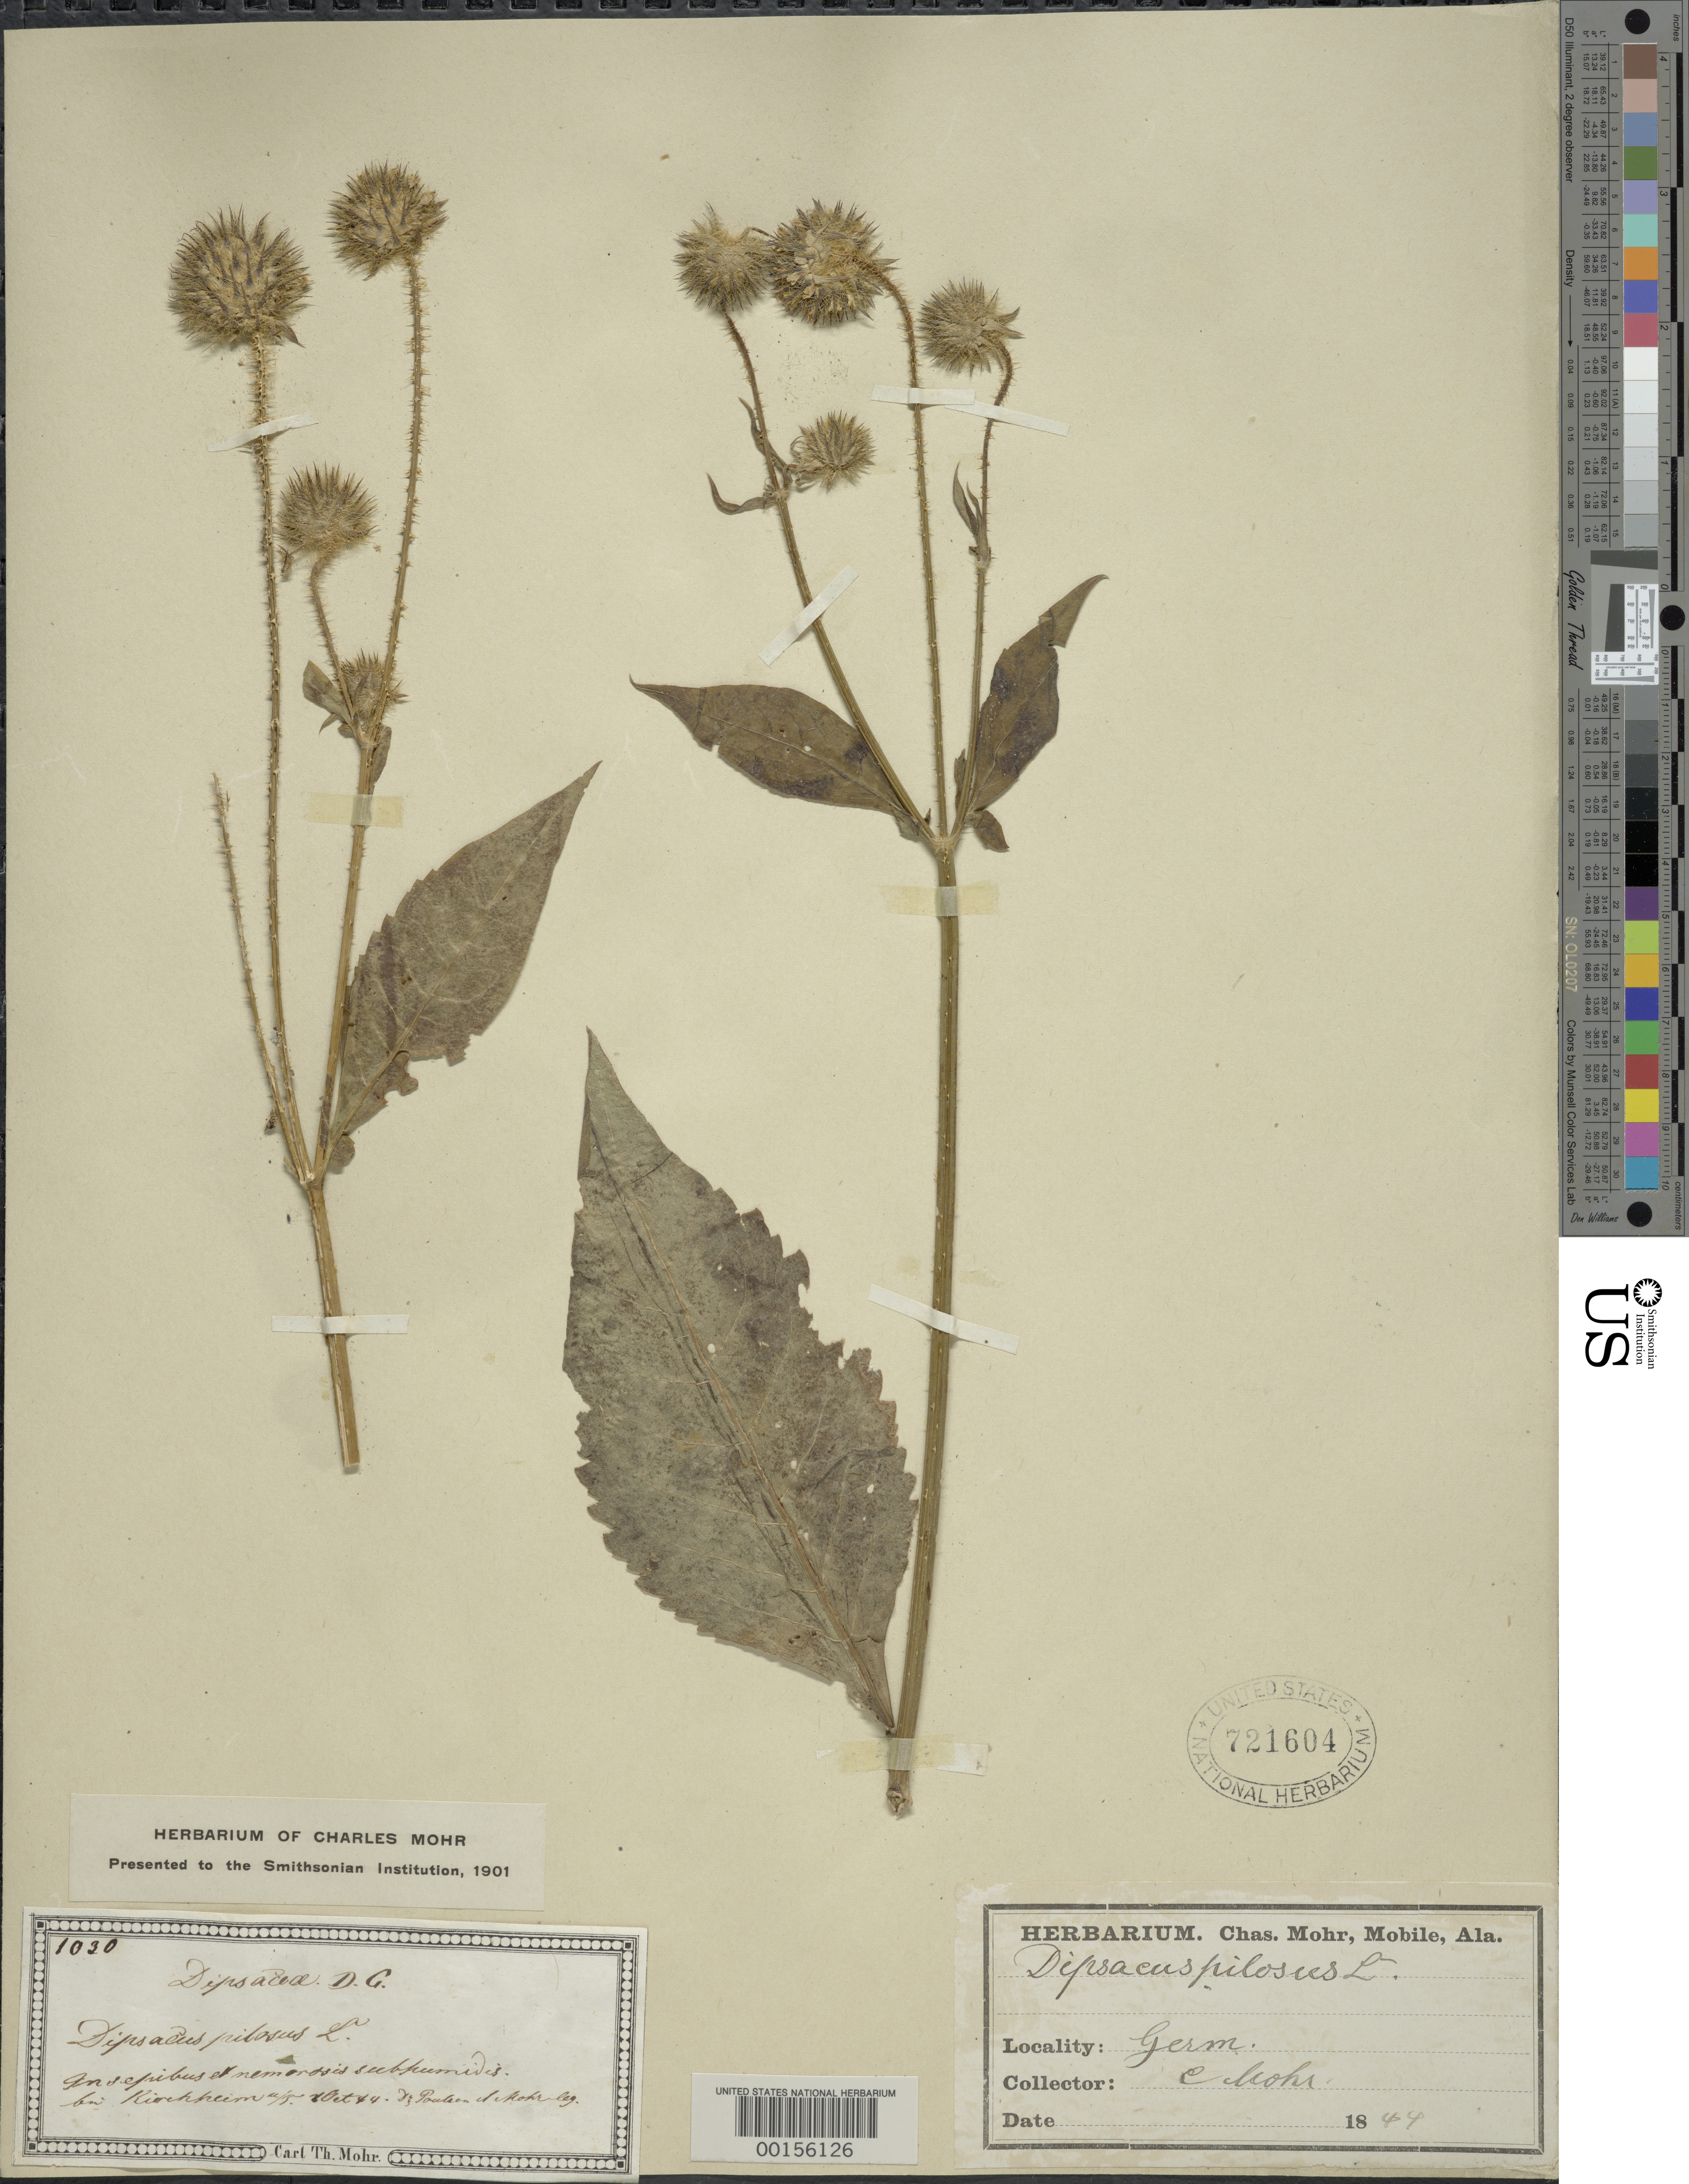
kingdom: Plantae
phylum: Tracheophyta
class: Magnoliopsida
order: Dipsacales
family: Caprifoliaceae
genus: Dipsacus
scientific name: Dipsacus pilosus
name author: L.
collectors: C. T. Mohr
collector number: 1030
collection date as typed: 15 Oct 1844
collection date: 1844-10-15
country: Germany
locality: Kirchheim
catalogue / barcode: US 721604